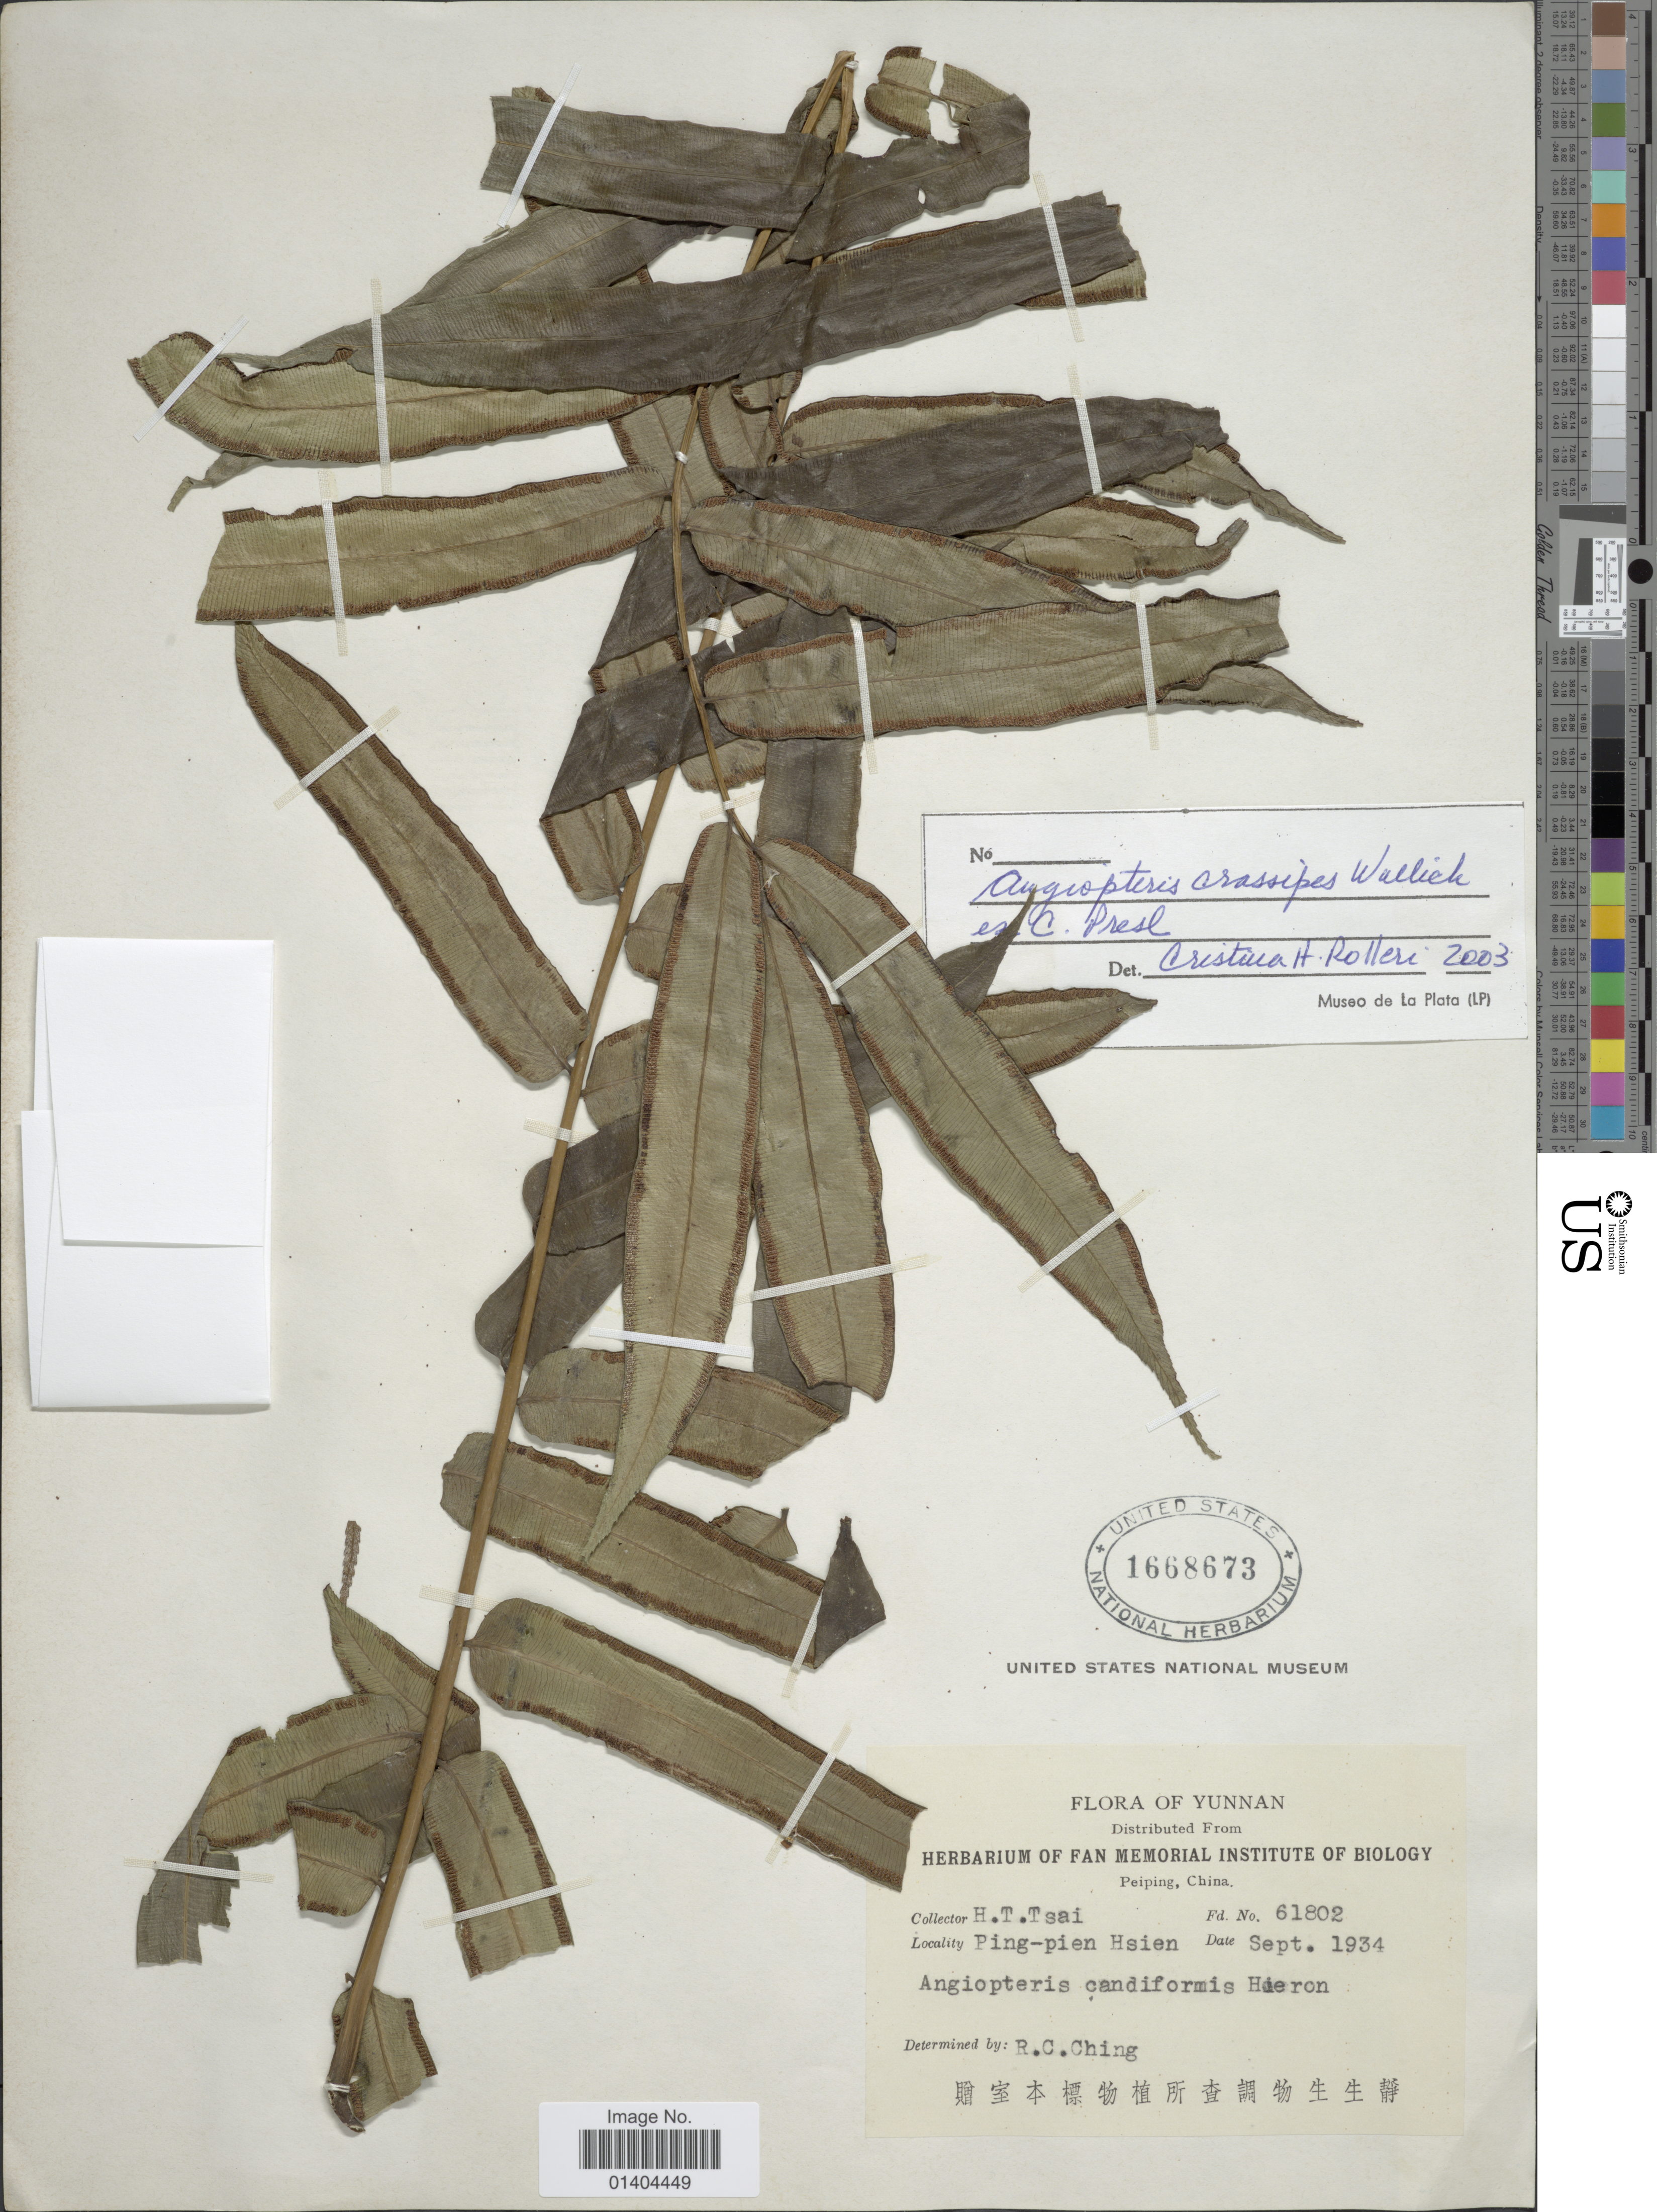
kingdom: Plantae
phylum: Tracheophyta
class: Polypodiopsida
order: Marattiales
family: Marattiaceae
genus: Angiopteris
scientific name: Angiopteris crassipes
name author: Wall. ex C. Presl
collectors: H. Tsai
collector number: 61802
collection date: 1937-09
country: China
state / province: Yunnan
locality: Ping-pien Hsien [interpreted]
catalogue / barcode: US 1668673